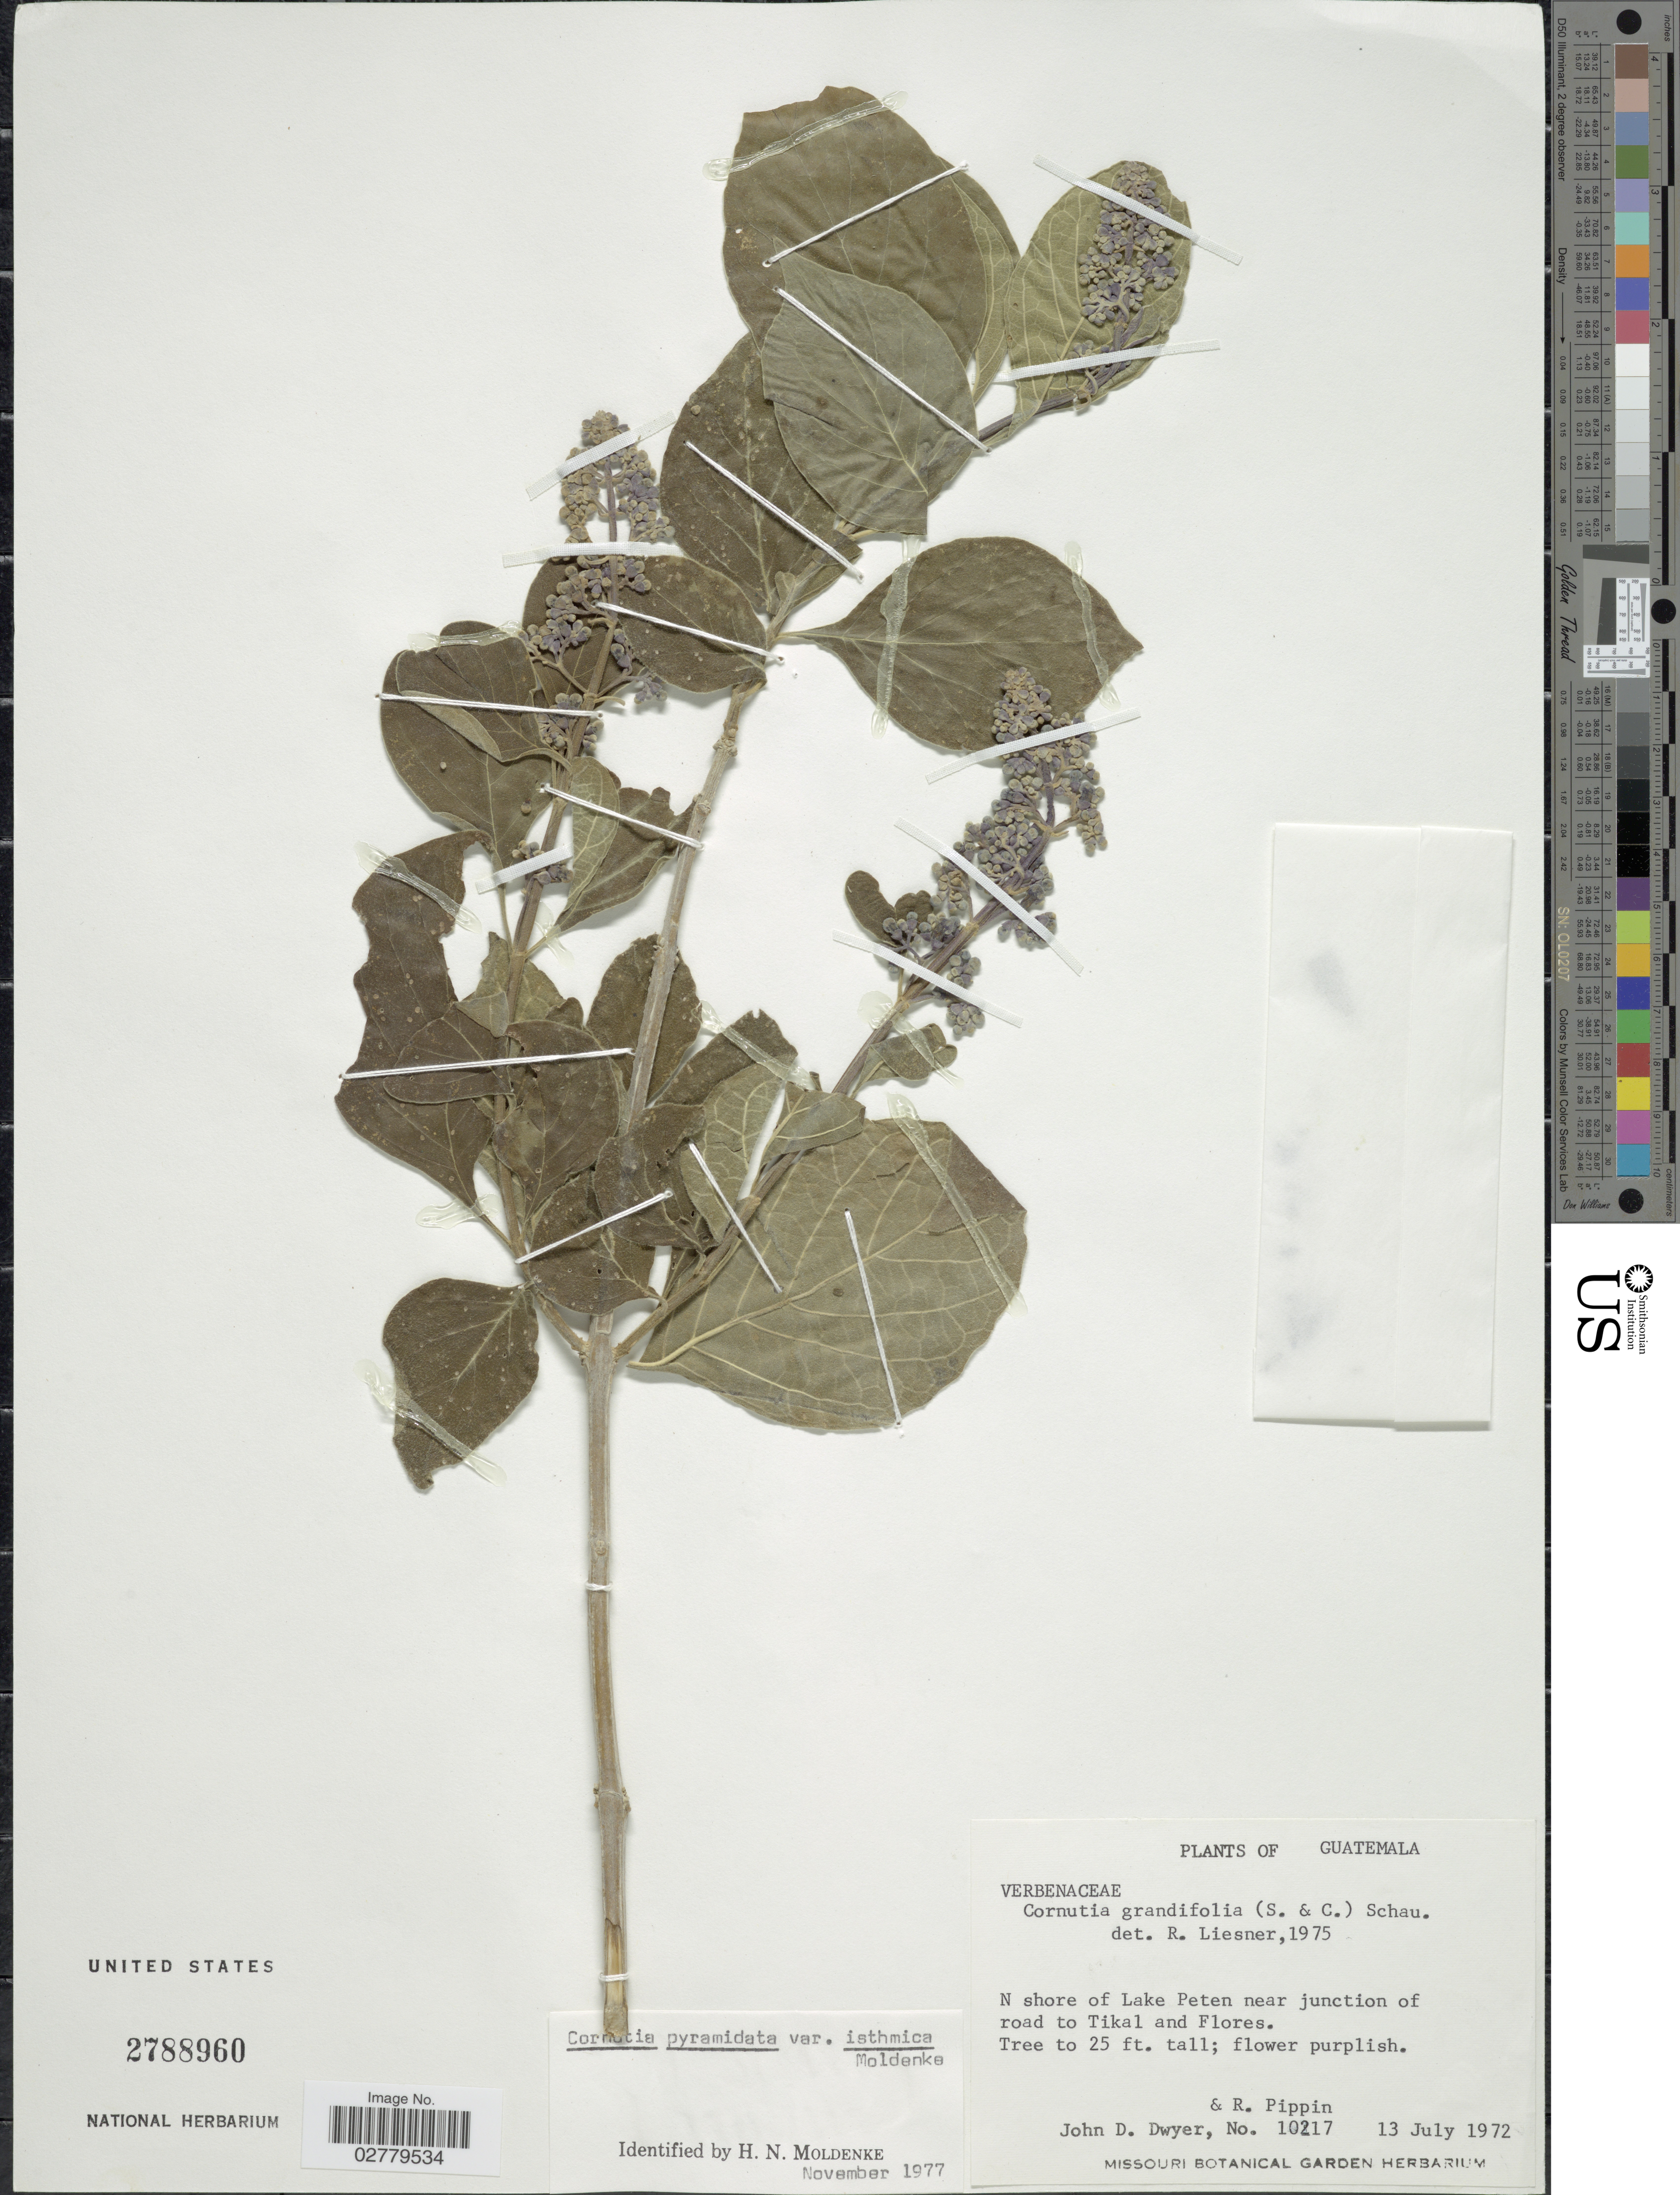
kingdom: Plantae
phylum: Tracheophyta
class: Magnoliopsida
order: Lamiales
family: Lamiaceae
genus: Cornutia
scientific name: Cornutia pyramidata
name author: L.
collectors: J. D. Dwyer & R. Pippin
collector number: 10217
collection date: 1972-07-13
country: Guatemala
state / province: El Petén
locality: N shore of Lake Peten near junction of road to Tikal and Flores.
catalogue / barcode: US 2788960